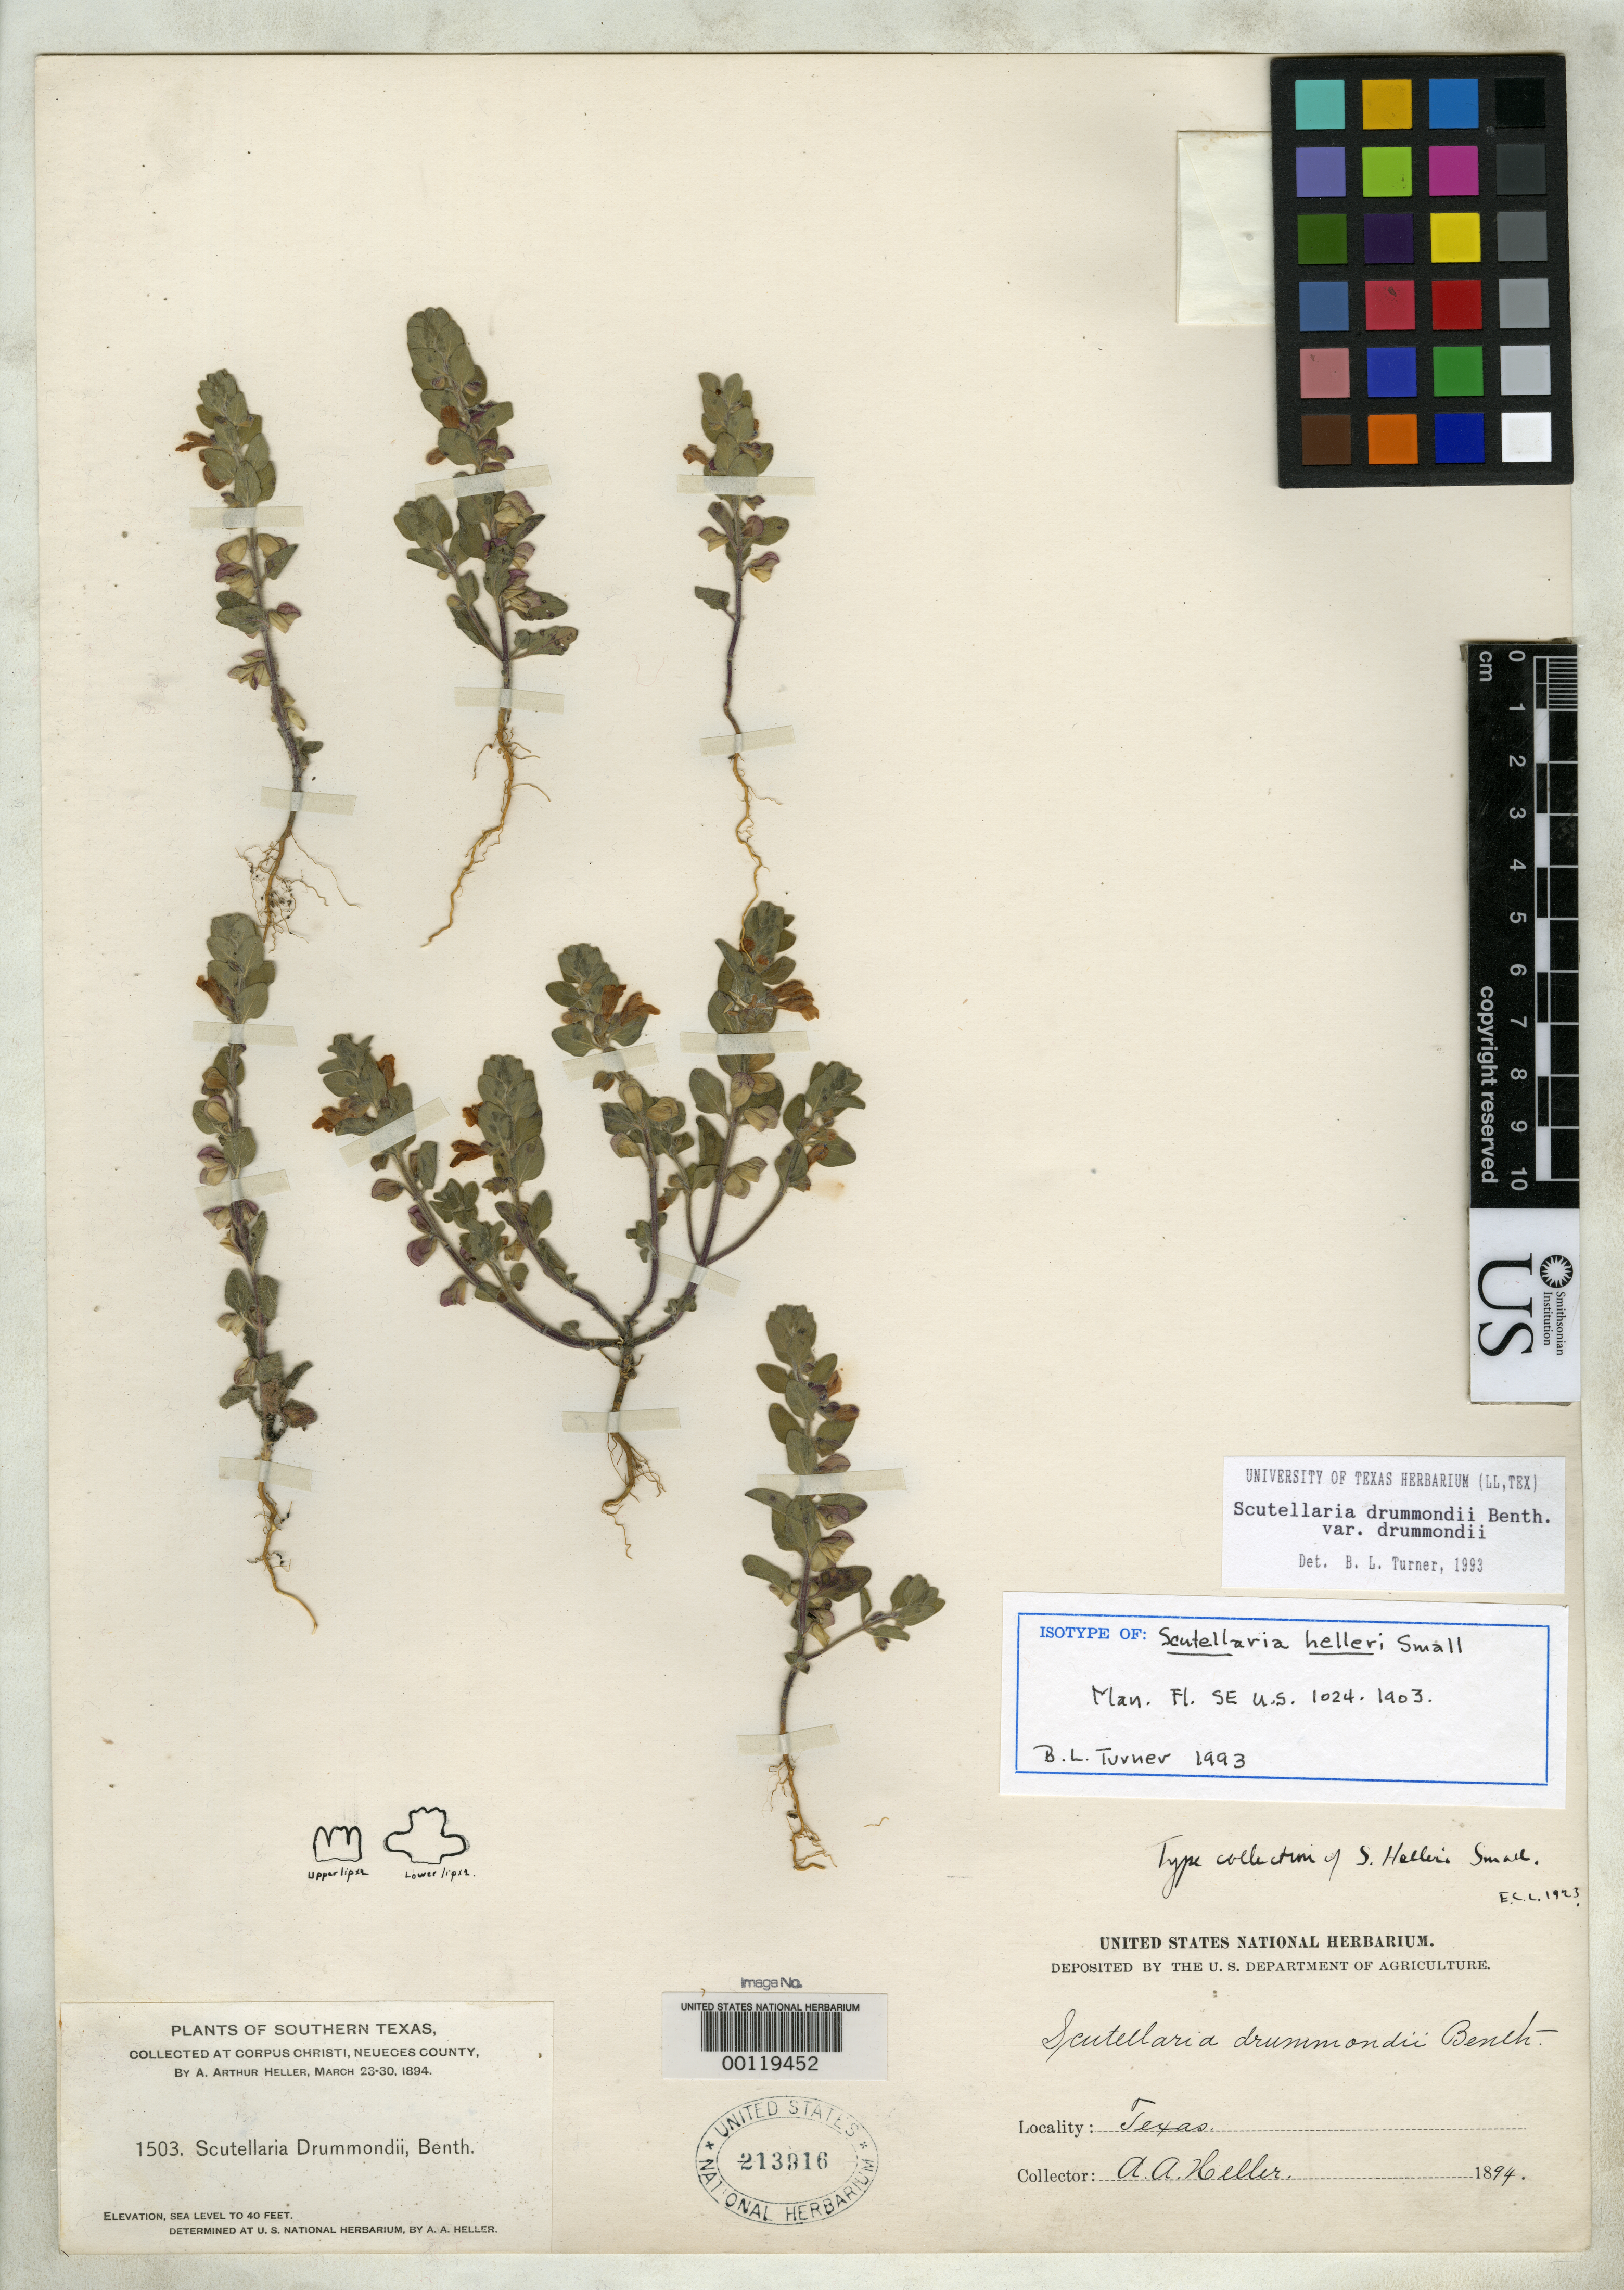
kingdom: Plantae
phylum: Tracheophyta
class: Magnoliopsida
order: Lamiales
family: Lamiaceae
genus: Scutellaria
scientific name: Scutellaria helleri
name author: Small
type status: Isotype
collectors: A. A. Heller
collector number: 1503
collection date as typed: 23 Mar 1894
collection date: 1894-03-23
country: United States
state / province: Texas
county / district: Nueces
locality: Corpus Christi.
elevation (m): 0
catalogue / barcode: US 213916